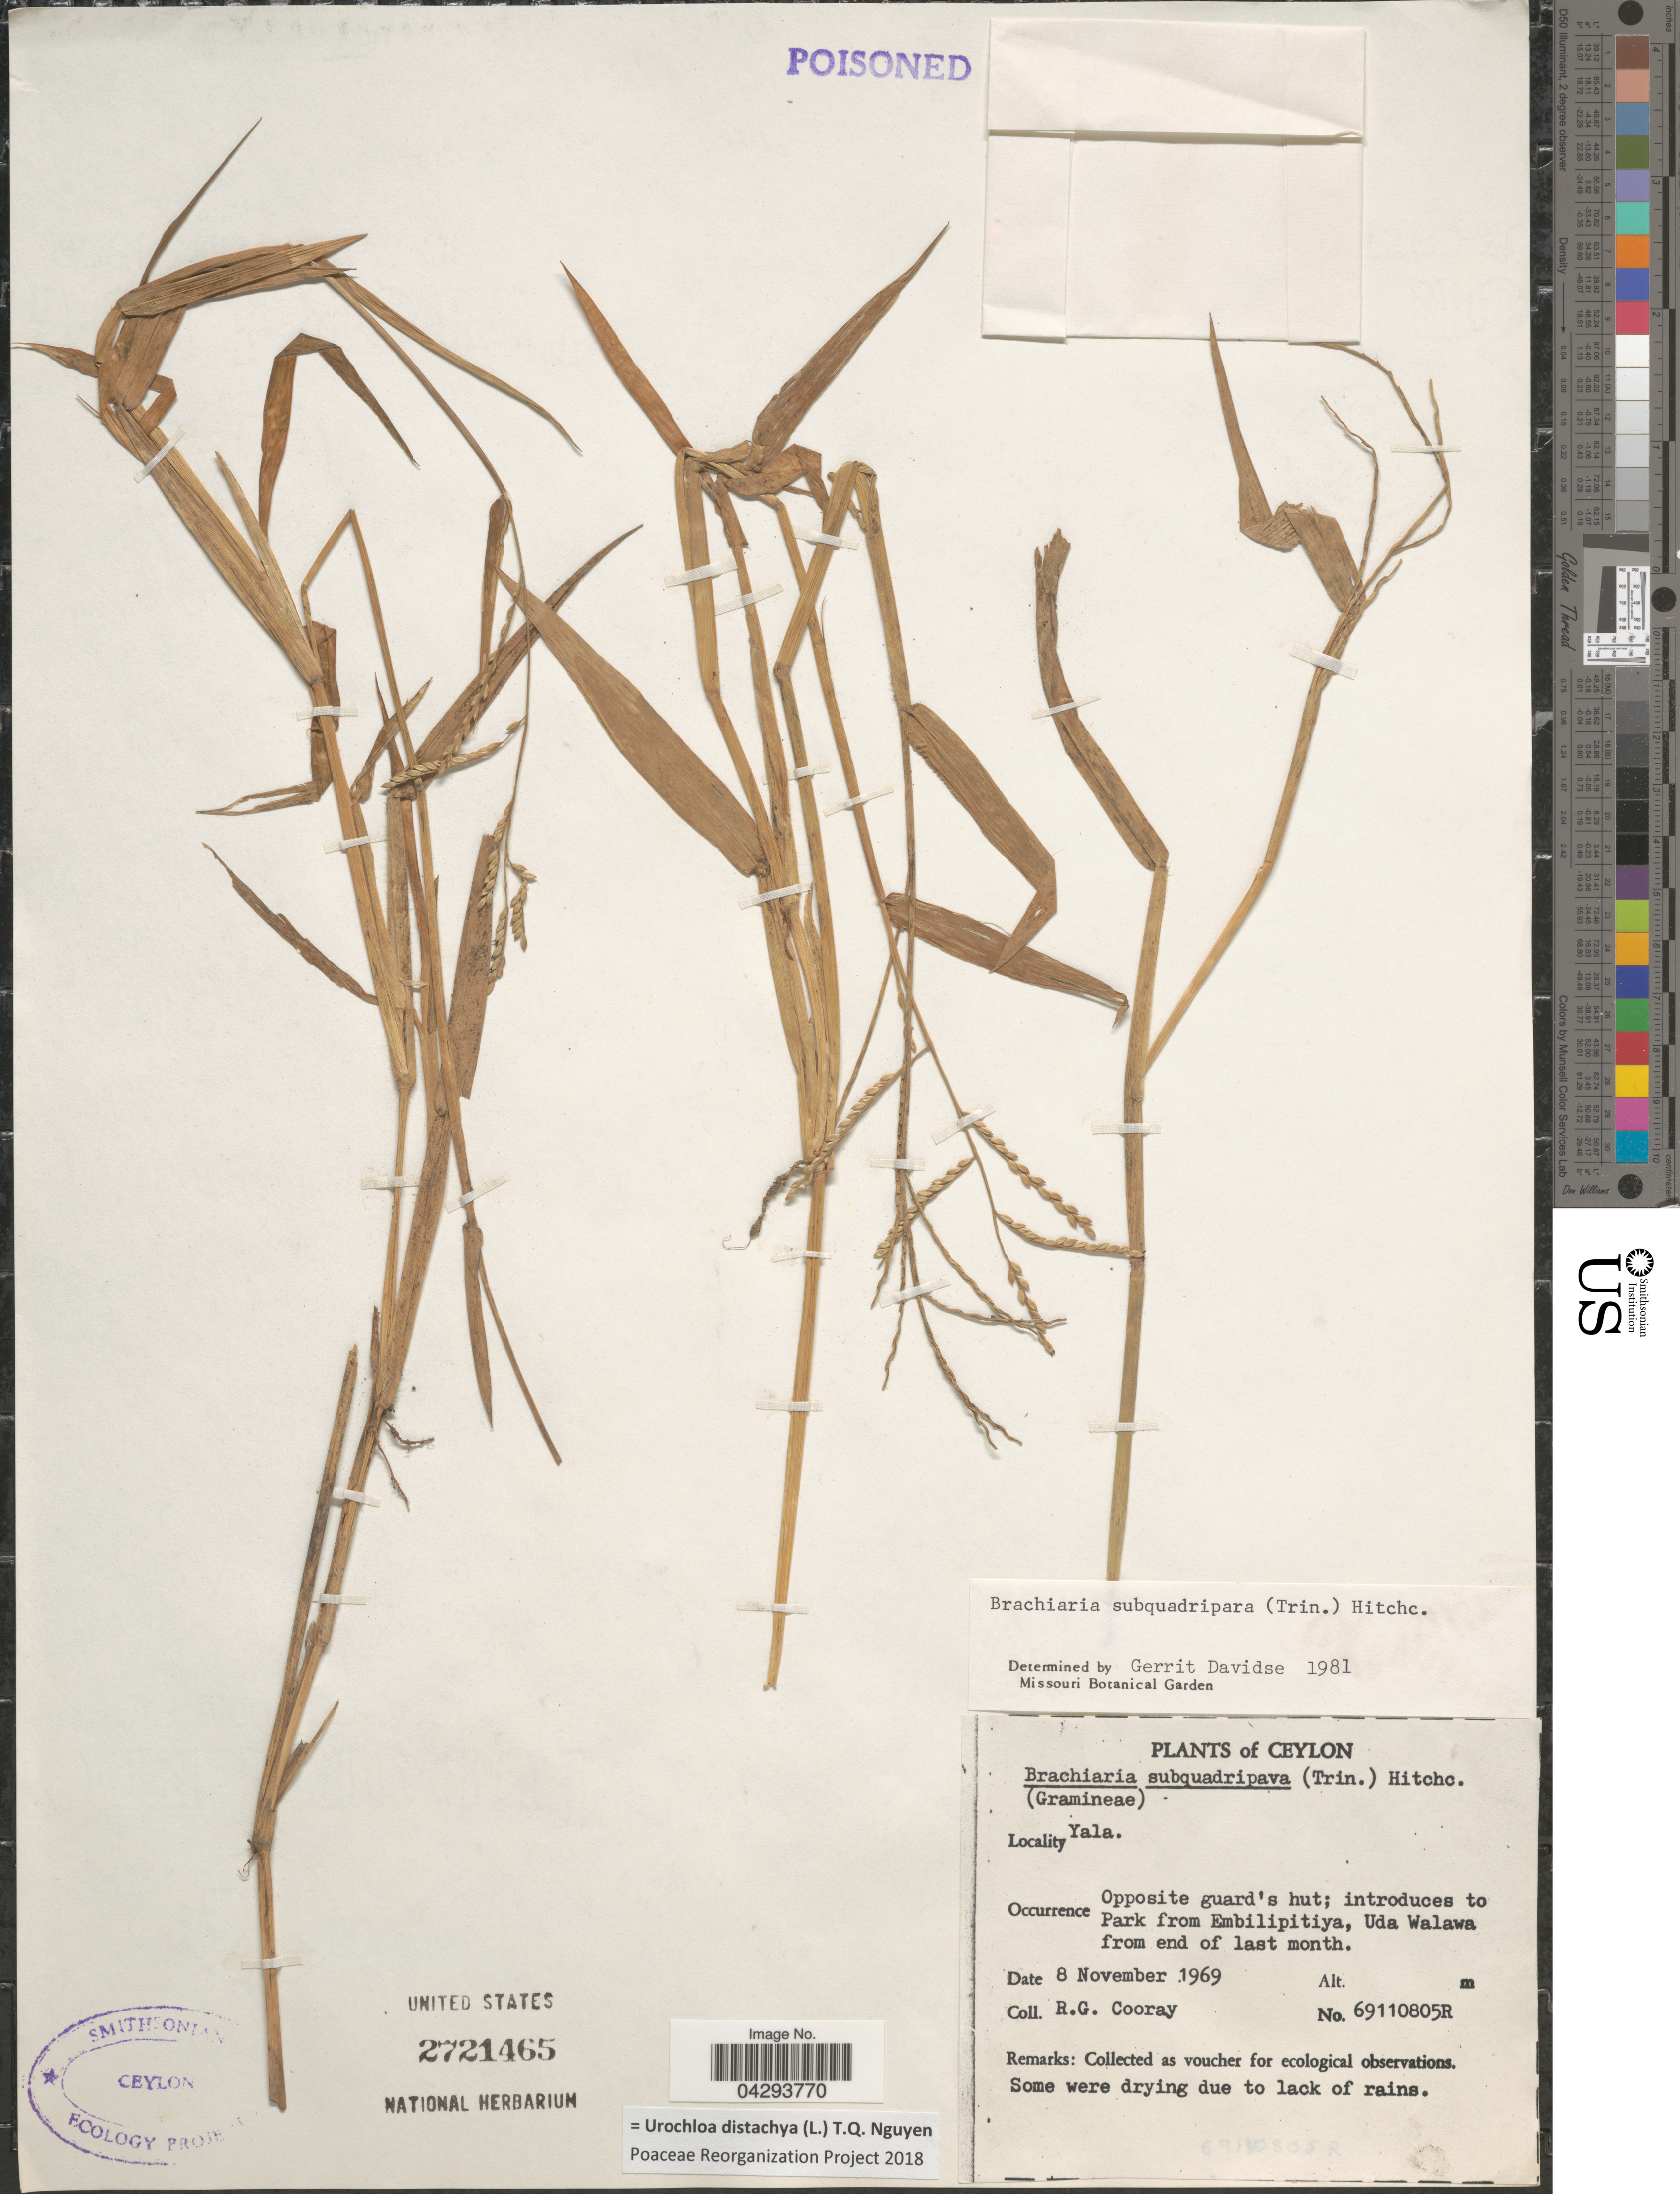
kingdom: Plantae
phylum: Tracheophyta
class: Liliopsida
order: Poales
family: Poaceae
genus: Urochloa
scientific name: Urochloa distachya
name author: (L.) T.Q. Nguyen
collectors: R. Cooray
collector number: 69110805R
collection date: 1969-11-08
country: Sri Lanka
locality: Ceylon. Yala. Opposite guard's hut; introduced to Park from Embilipitiya, Uda Walawa from end of last month.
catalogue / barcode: US 2721465